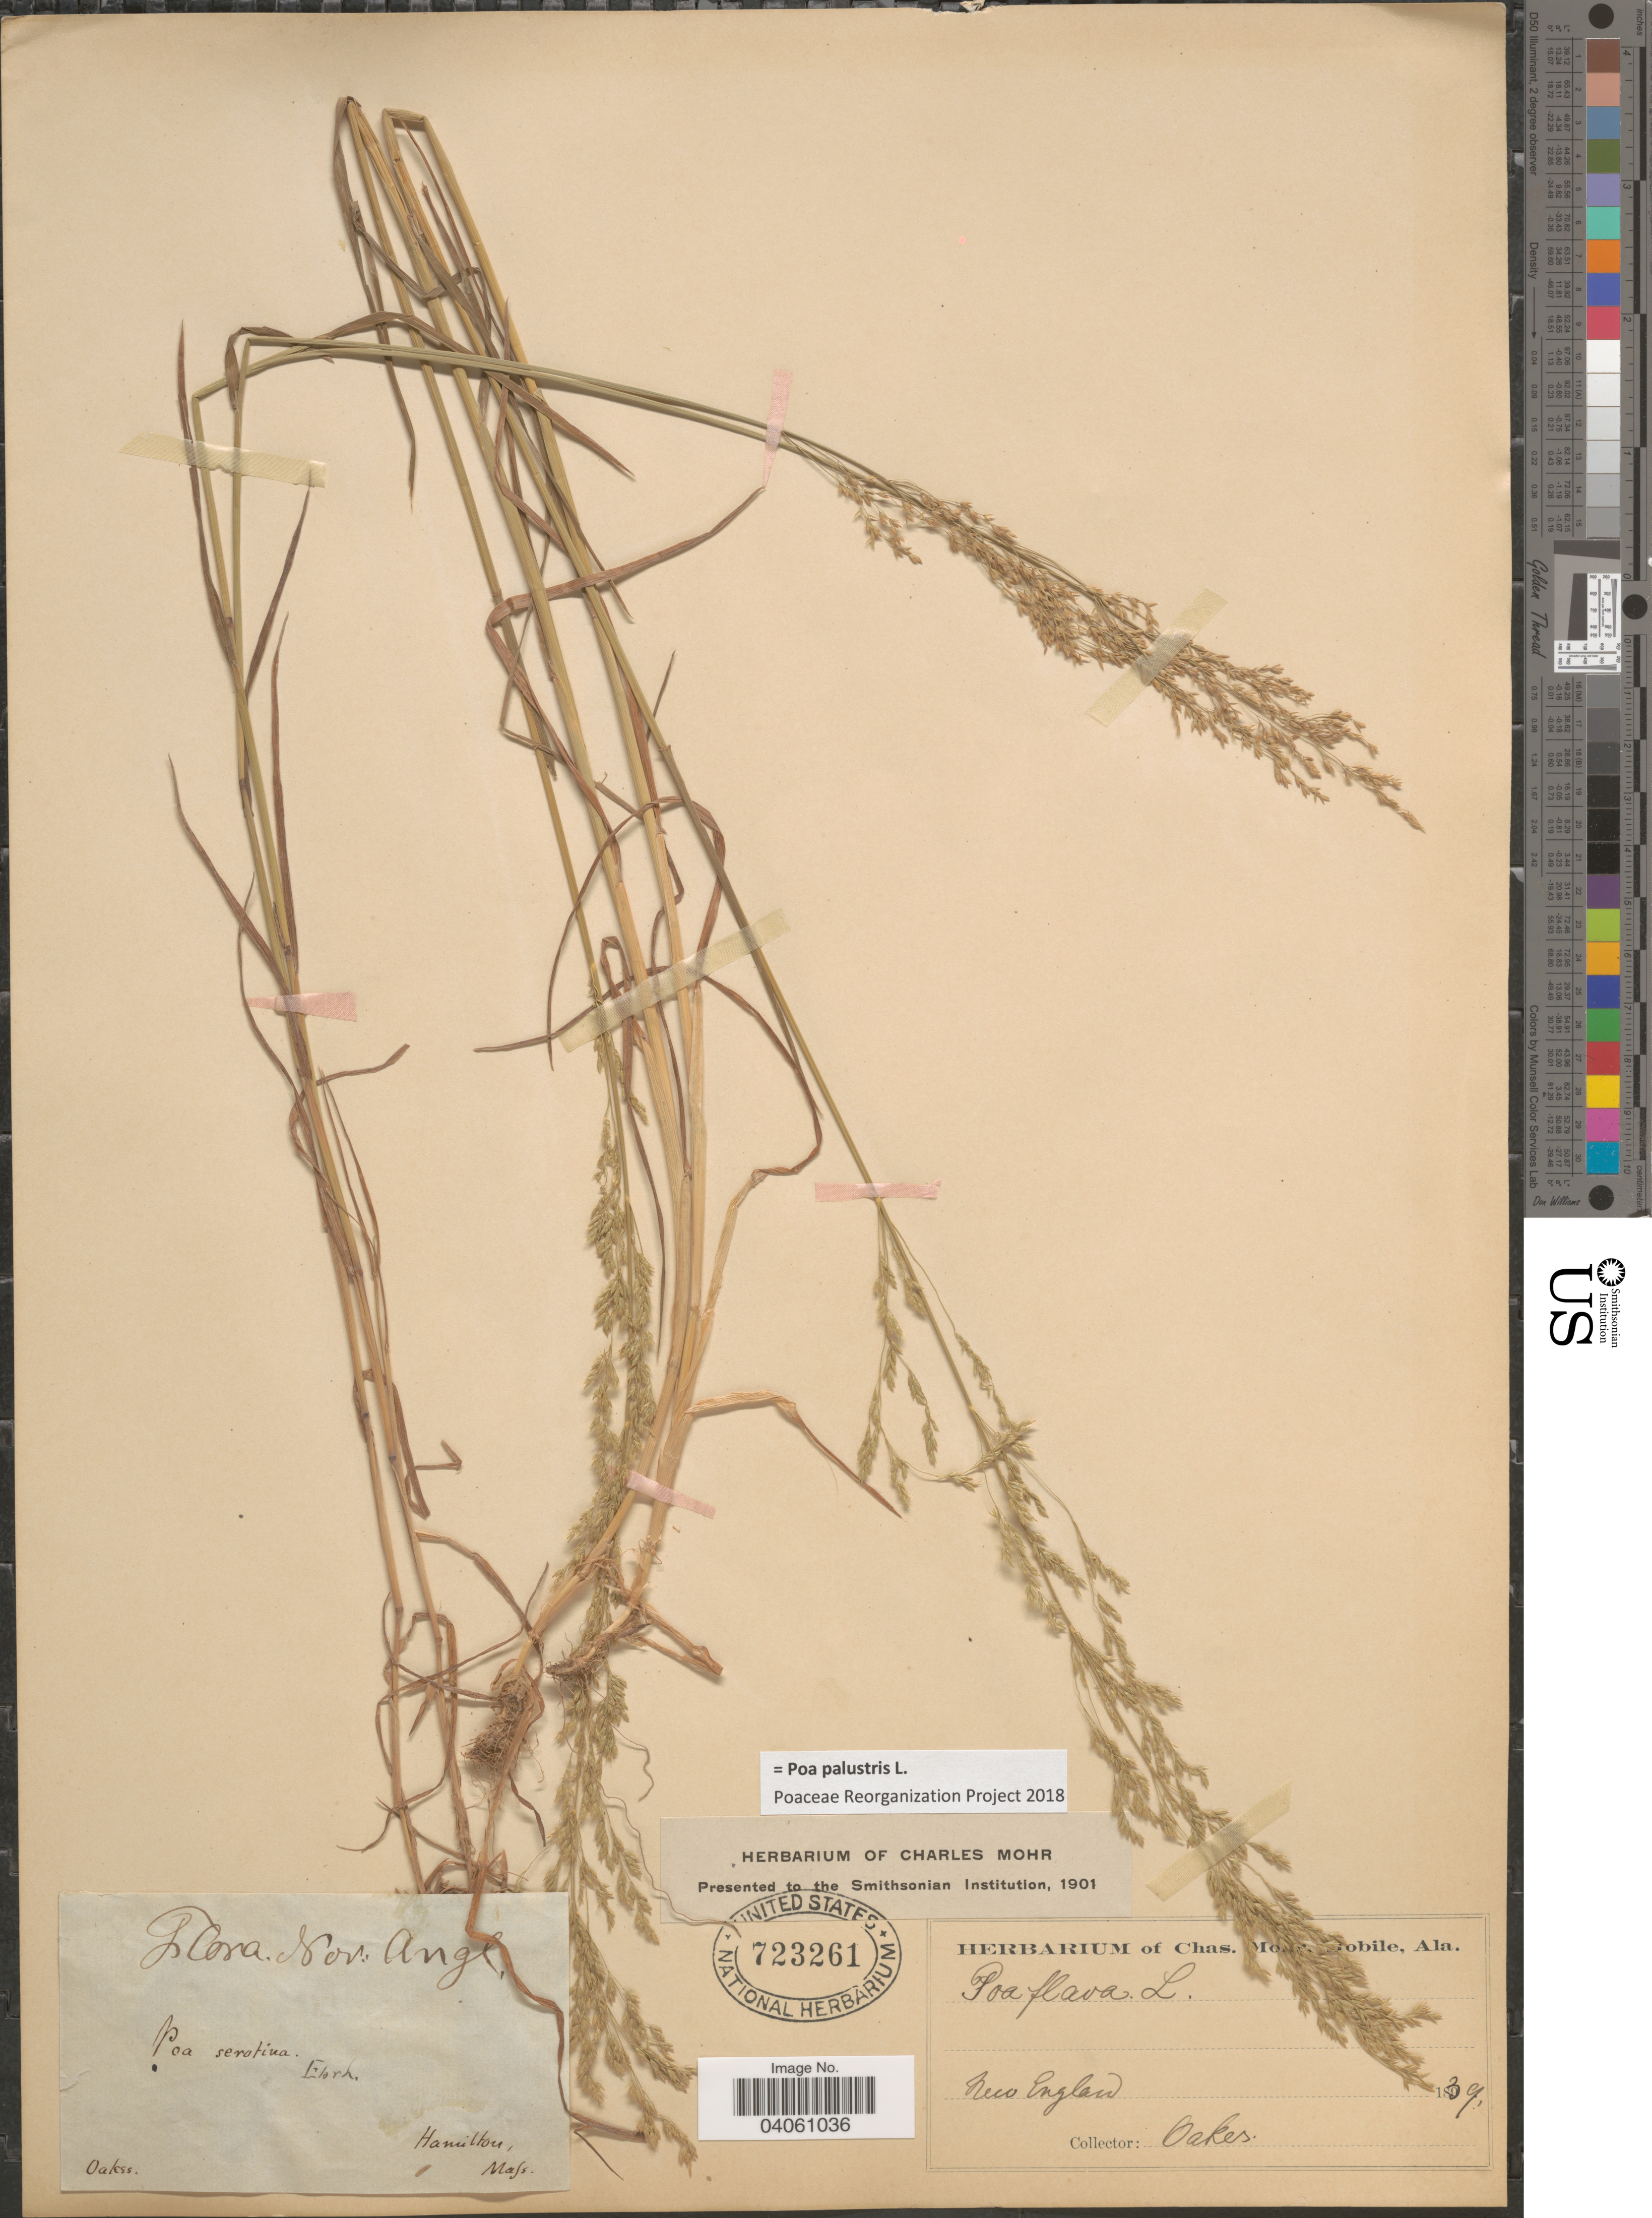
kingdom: Plantae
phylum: Tracheophyta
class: Liliopsida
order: Poales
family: Poaceae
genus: Poa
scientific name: Poa palustris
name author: L.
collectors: -. Oakes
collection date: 1839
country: United States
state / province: Massachusetts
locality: Nov. Angl. Hamilton, Mass. New England.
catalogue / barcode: US 723261